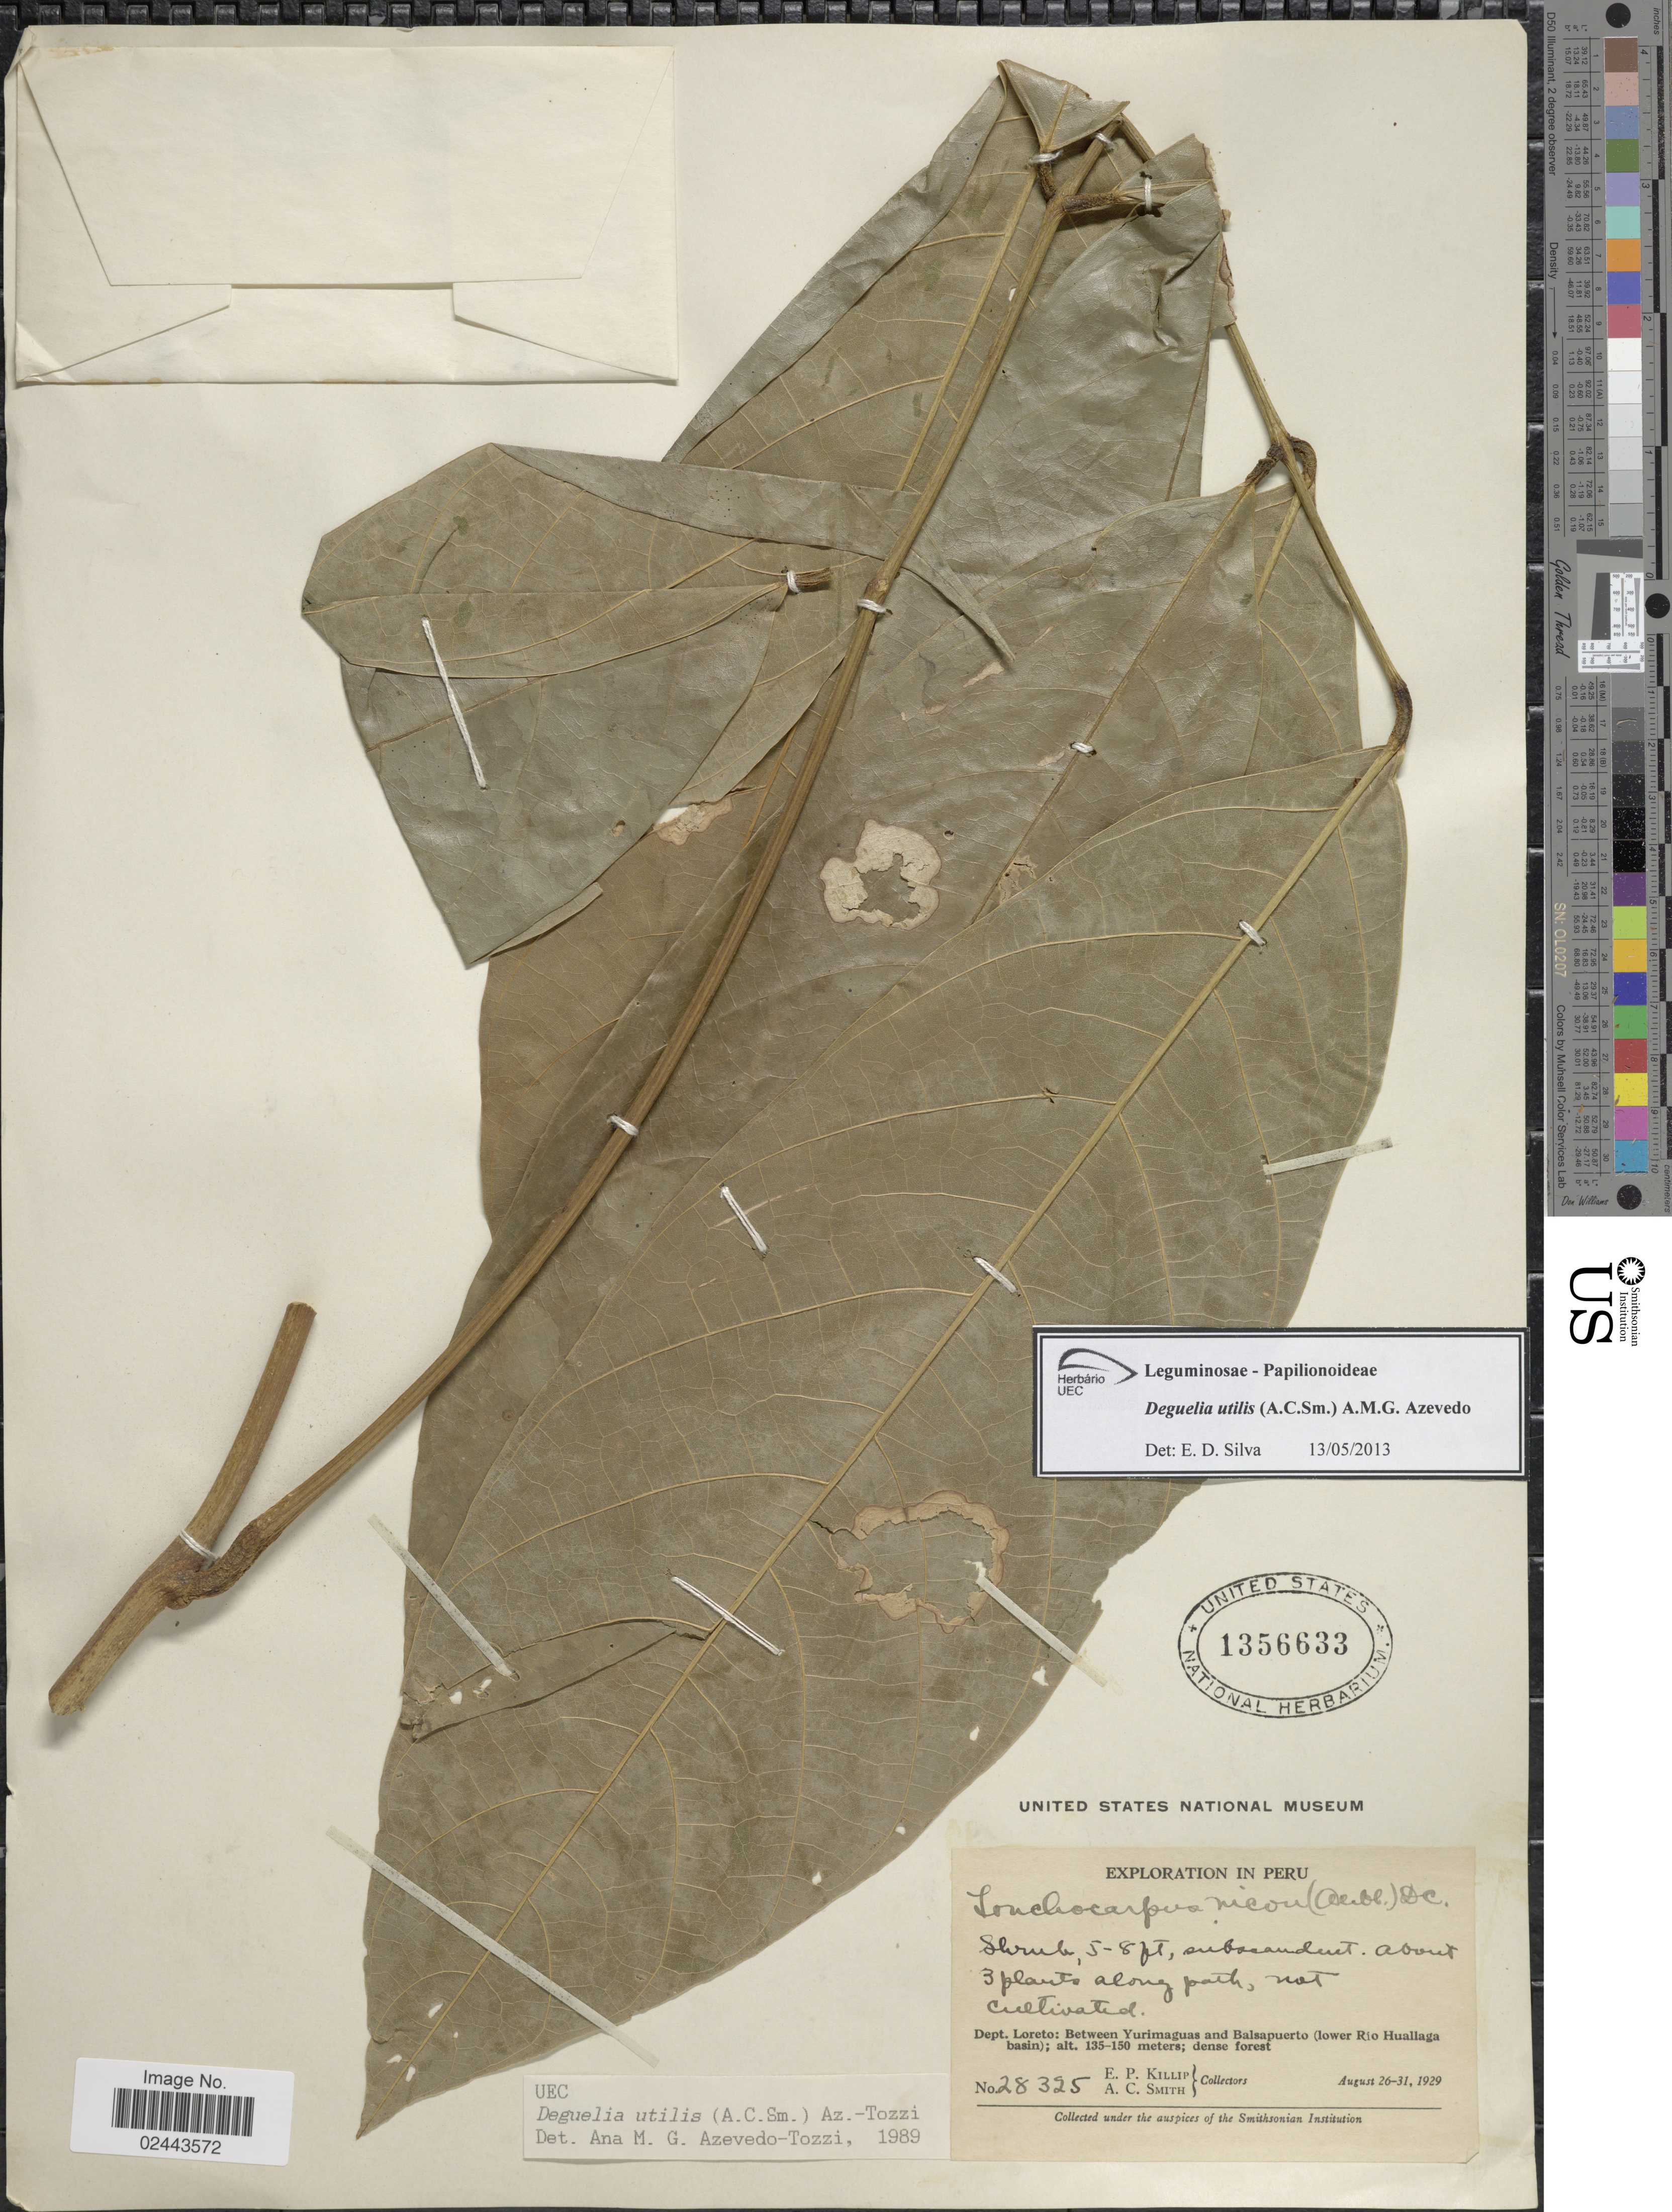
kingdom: Plantae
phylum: Tracheophyta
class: Magnoliopsida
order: Fabales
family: Fabaceae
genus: Deguelia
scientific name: Deguelia utilis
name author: (A.C. Sm.) A.M.G. Azevedo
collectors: E. P. Killip & A. C. Smith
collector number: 28325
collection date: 1929-08-26/1929-08-31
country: Peru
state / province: Loreto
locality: Between Yurimaguas and Balsapuerto (lower Rio Huallaga basin); dense forest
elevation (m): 135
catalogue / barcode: US 1356633